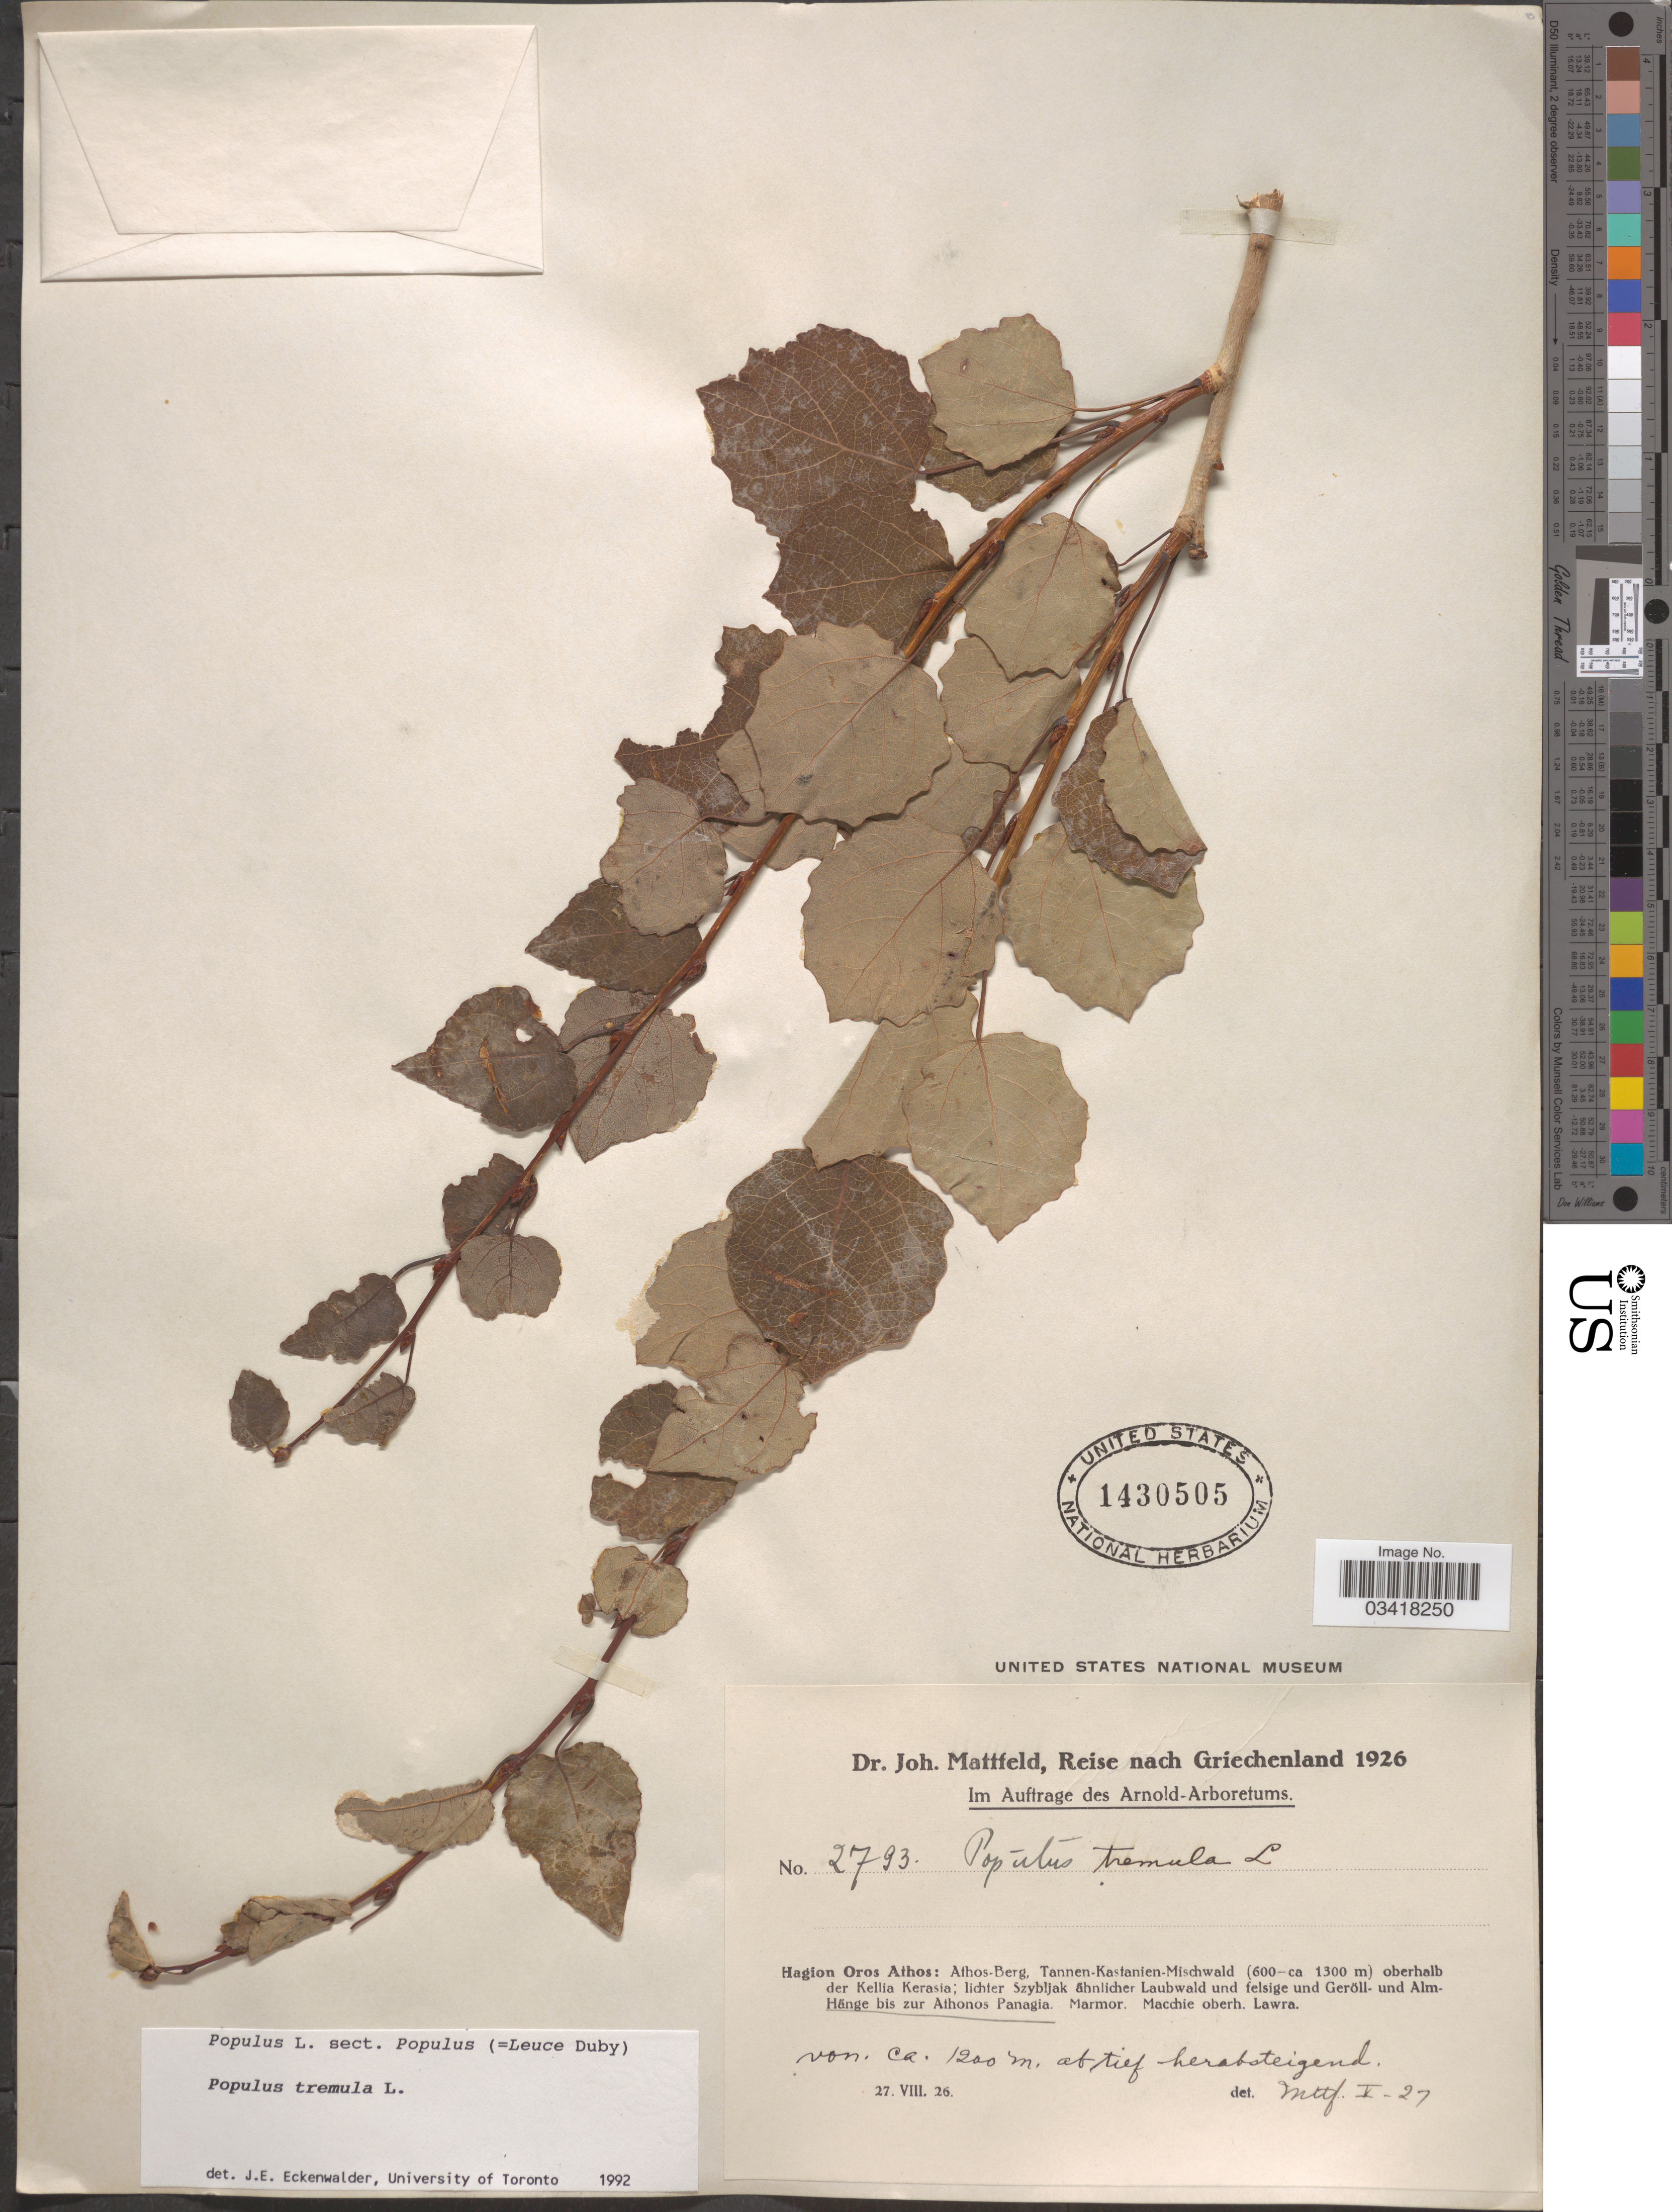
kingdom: Plantae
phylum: Tracheophyta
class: Magnoliopsida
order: Malpighiales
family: Salicaceae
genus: Populus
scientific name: Populus tremula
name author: L.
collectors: J. Mattfeld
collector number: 2793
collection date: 1926-08-27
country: Greece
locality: Hagion Oros Athos: Alm-Hänge bis zur Athonos Panagia.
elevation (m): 1200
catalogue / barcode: US 1430505